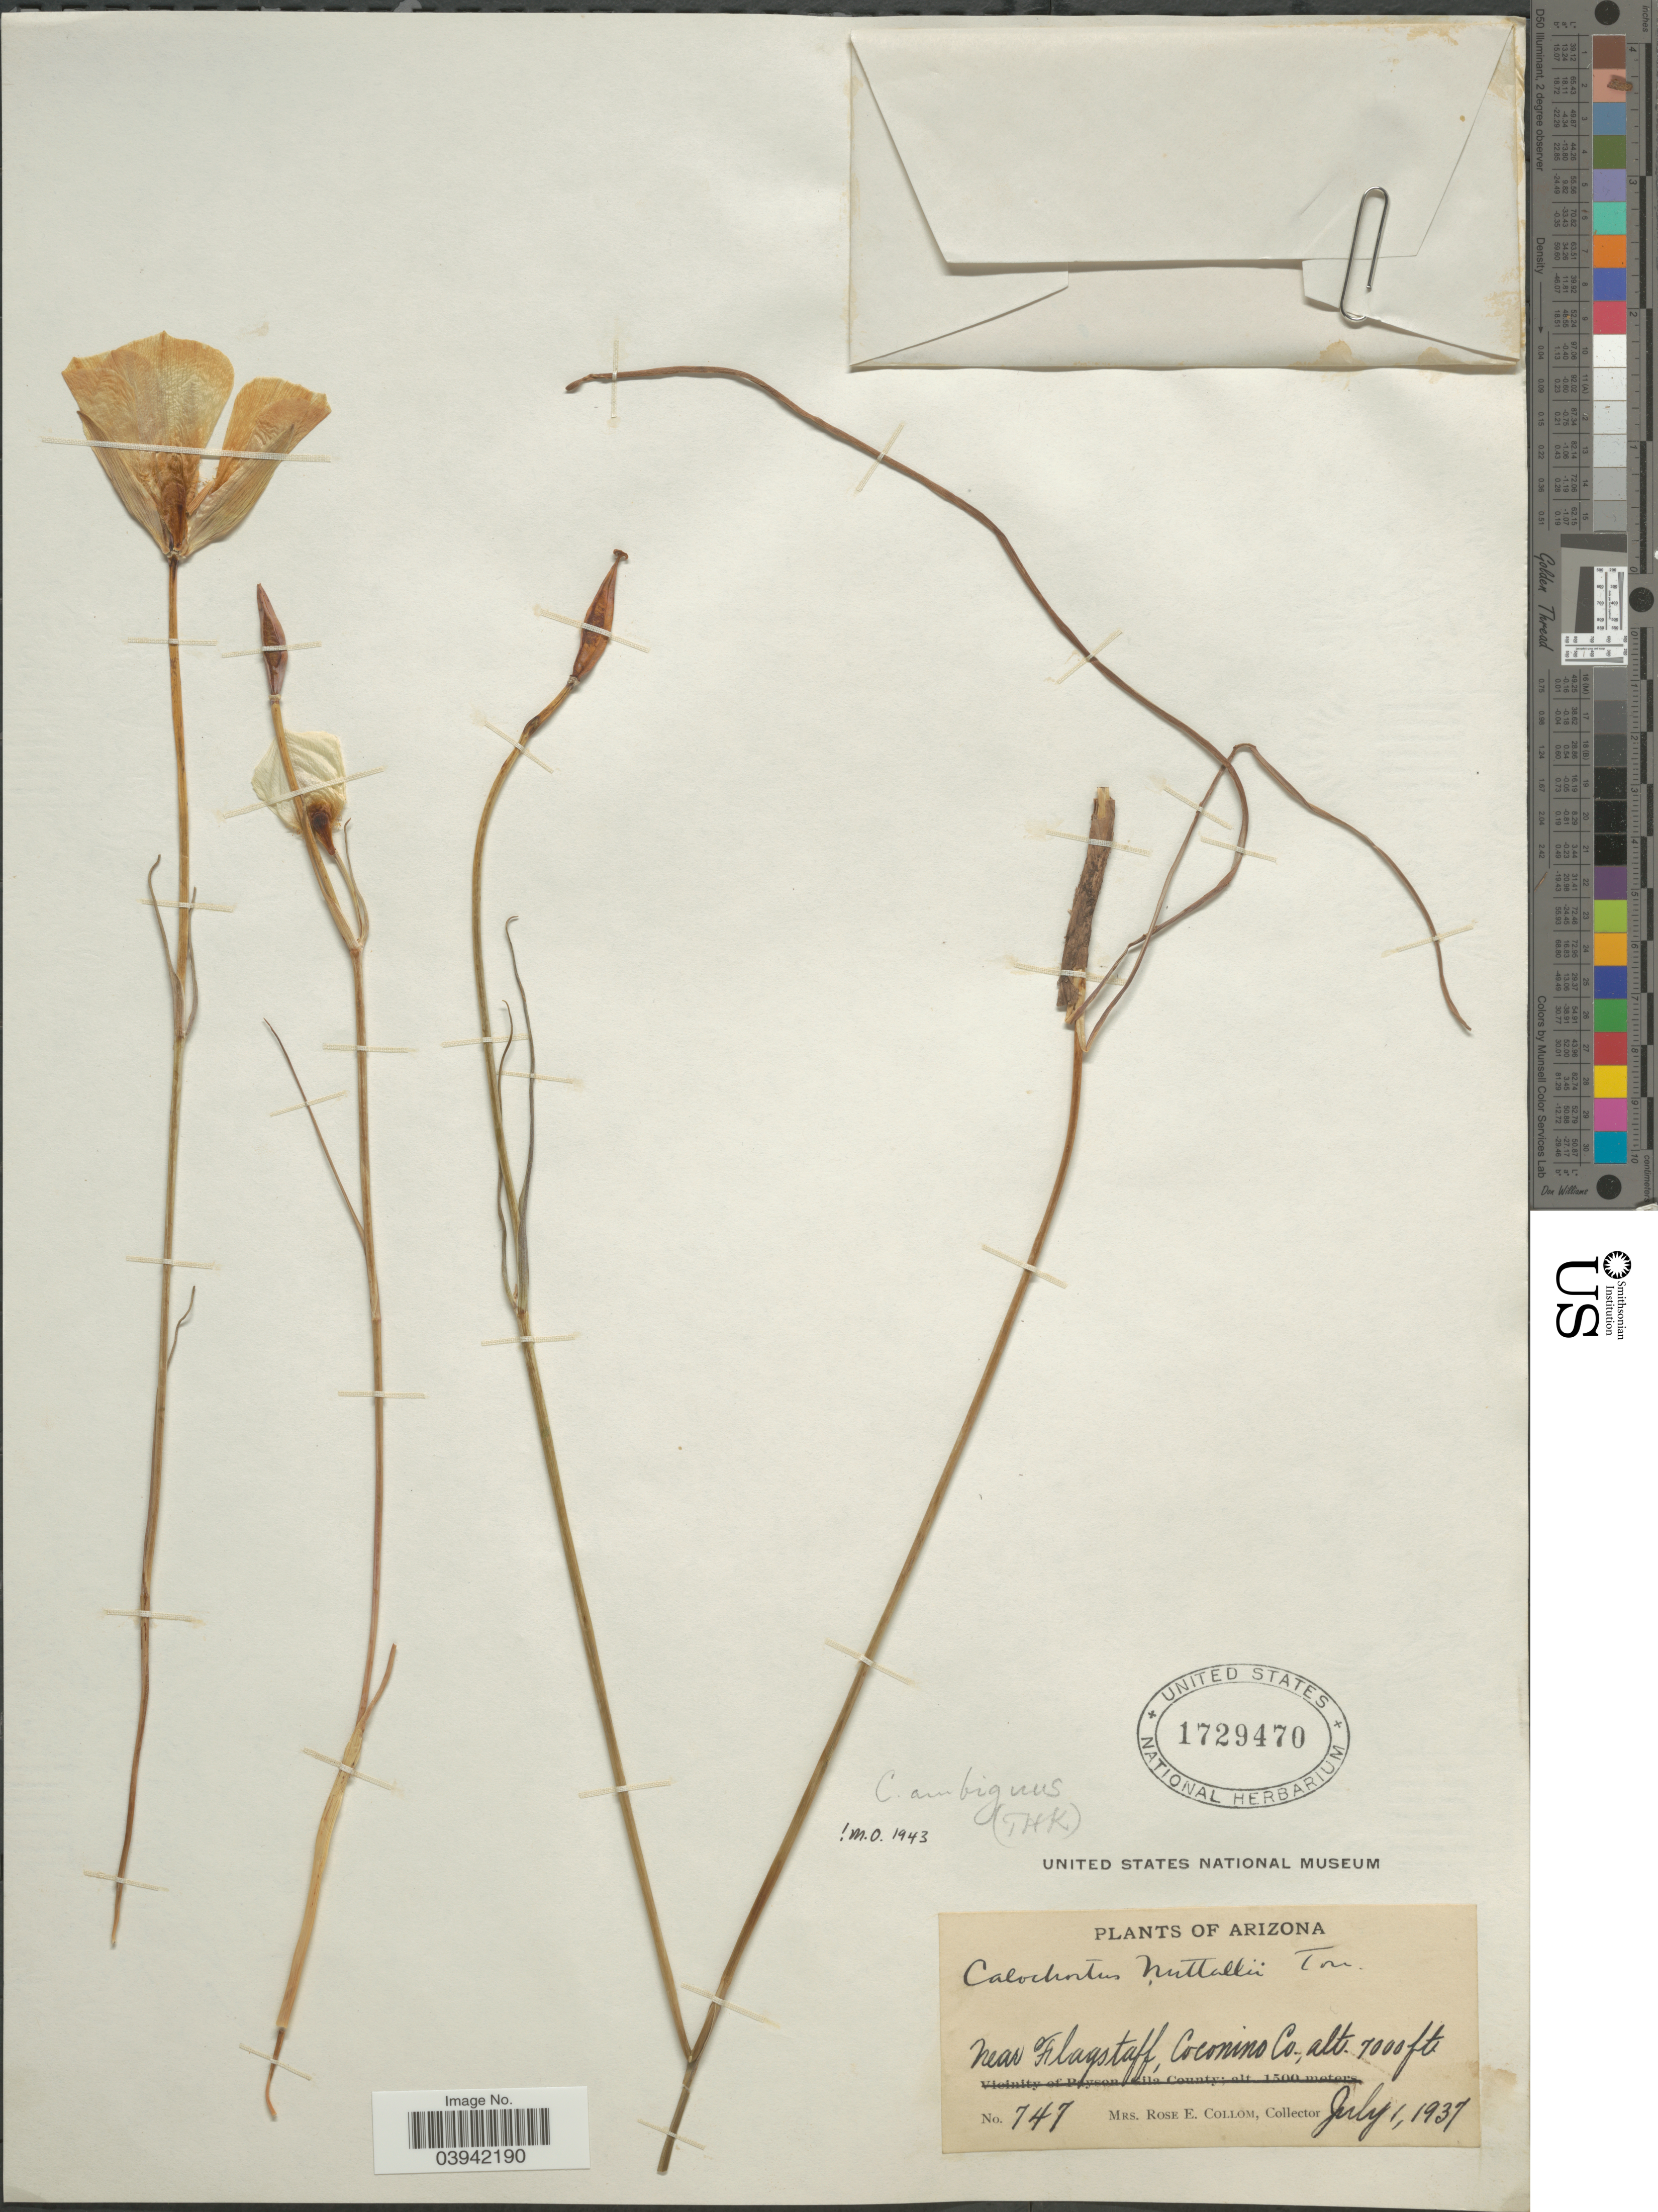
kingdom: Plantae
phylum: Tracheophyta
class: Liliopsida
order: Liliales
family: Liliaceae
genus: Calochortus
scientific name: Calochortus ambiguus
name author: (M.E. Jones) Ownbey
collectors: R. E. Collom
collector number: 747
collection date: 1937-07-01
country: United States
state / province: Arizona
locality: Near Flagstaff, Coconino Co.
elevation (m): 2134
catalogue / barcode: US 1729470